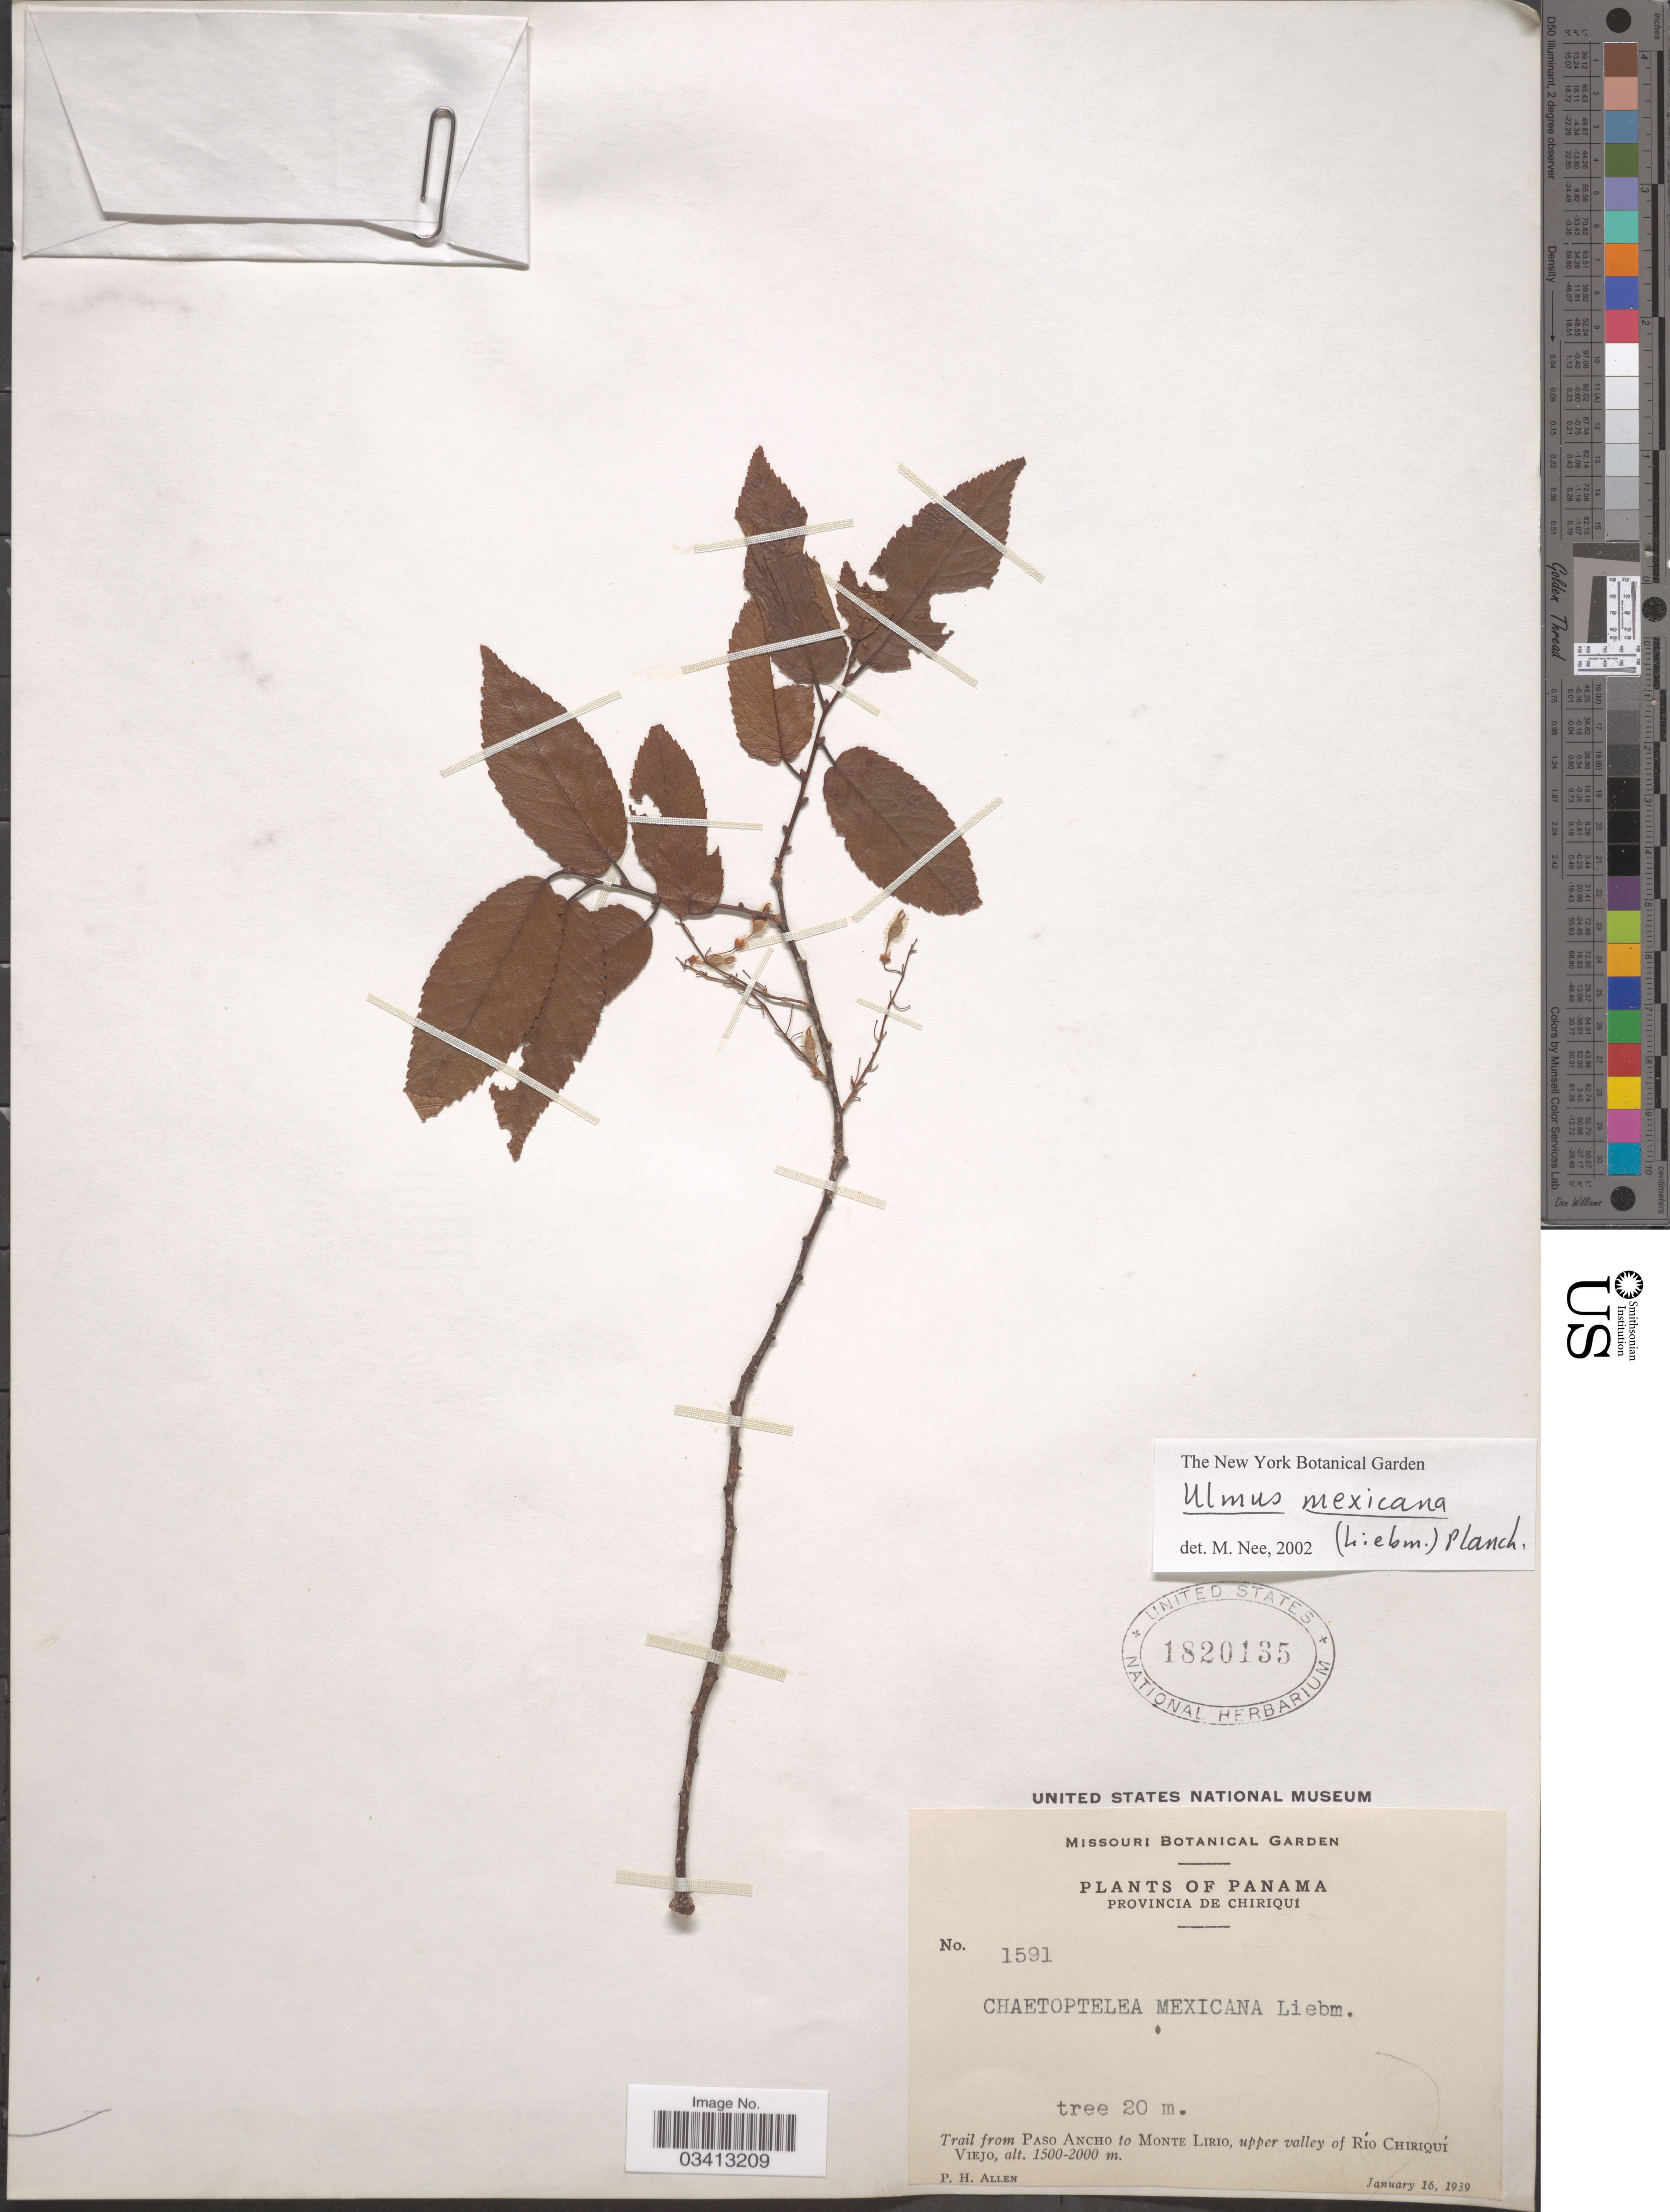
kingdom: Plantae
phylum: Tracheophyta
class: Magnoliopsida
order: Rosales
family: Ulmaceae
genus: Ulmus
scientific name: Ulmus mexicana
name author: (Liebm.) Planch.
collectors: P. H. Allen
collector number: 1591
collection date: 1939-01-16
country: Panama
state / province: Chiriqui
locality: Trail from Paso Ancho to Monte Lirio, upper valley of Río Chiriquí Viejo.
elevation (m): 1500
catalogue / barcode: US 1820135